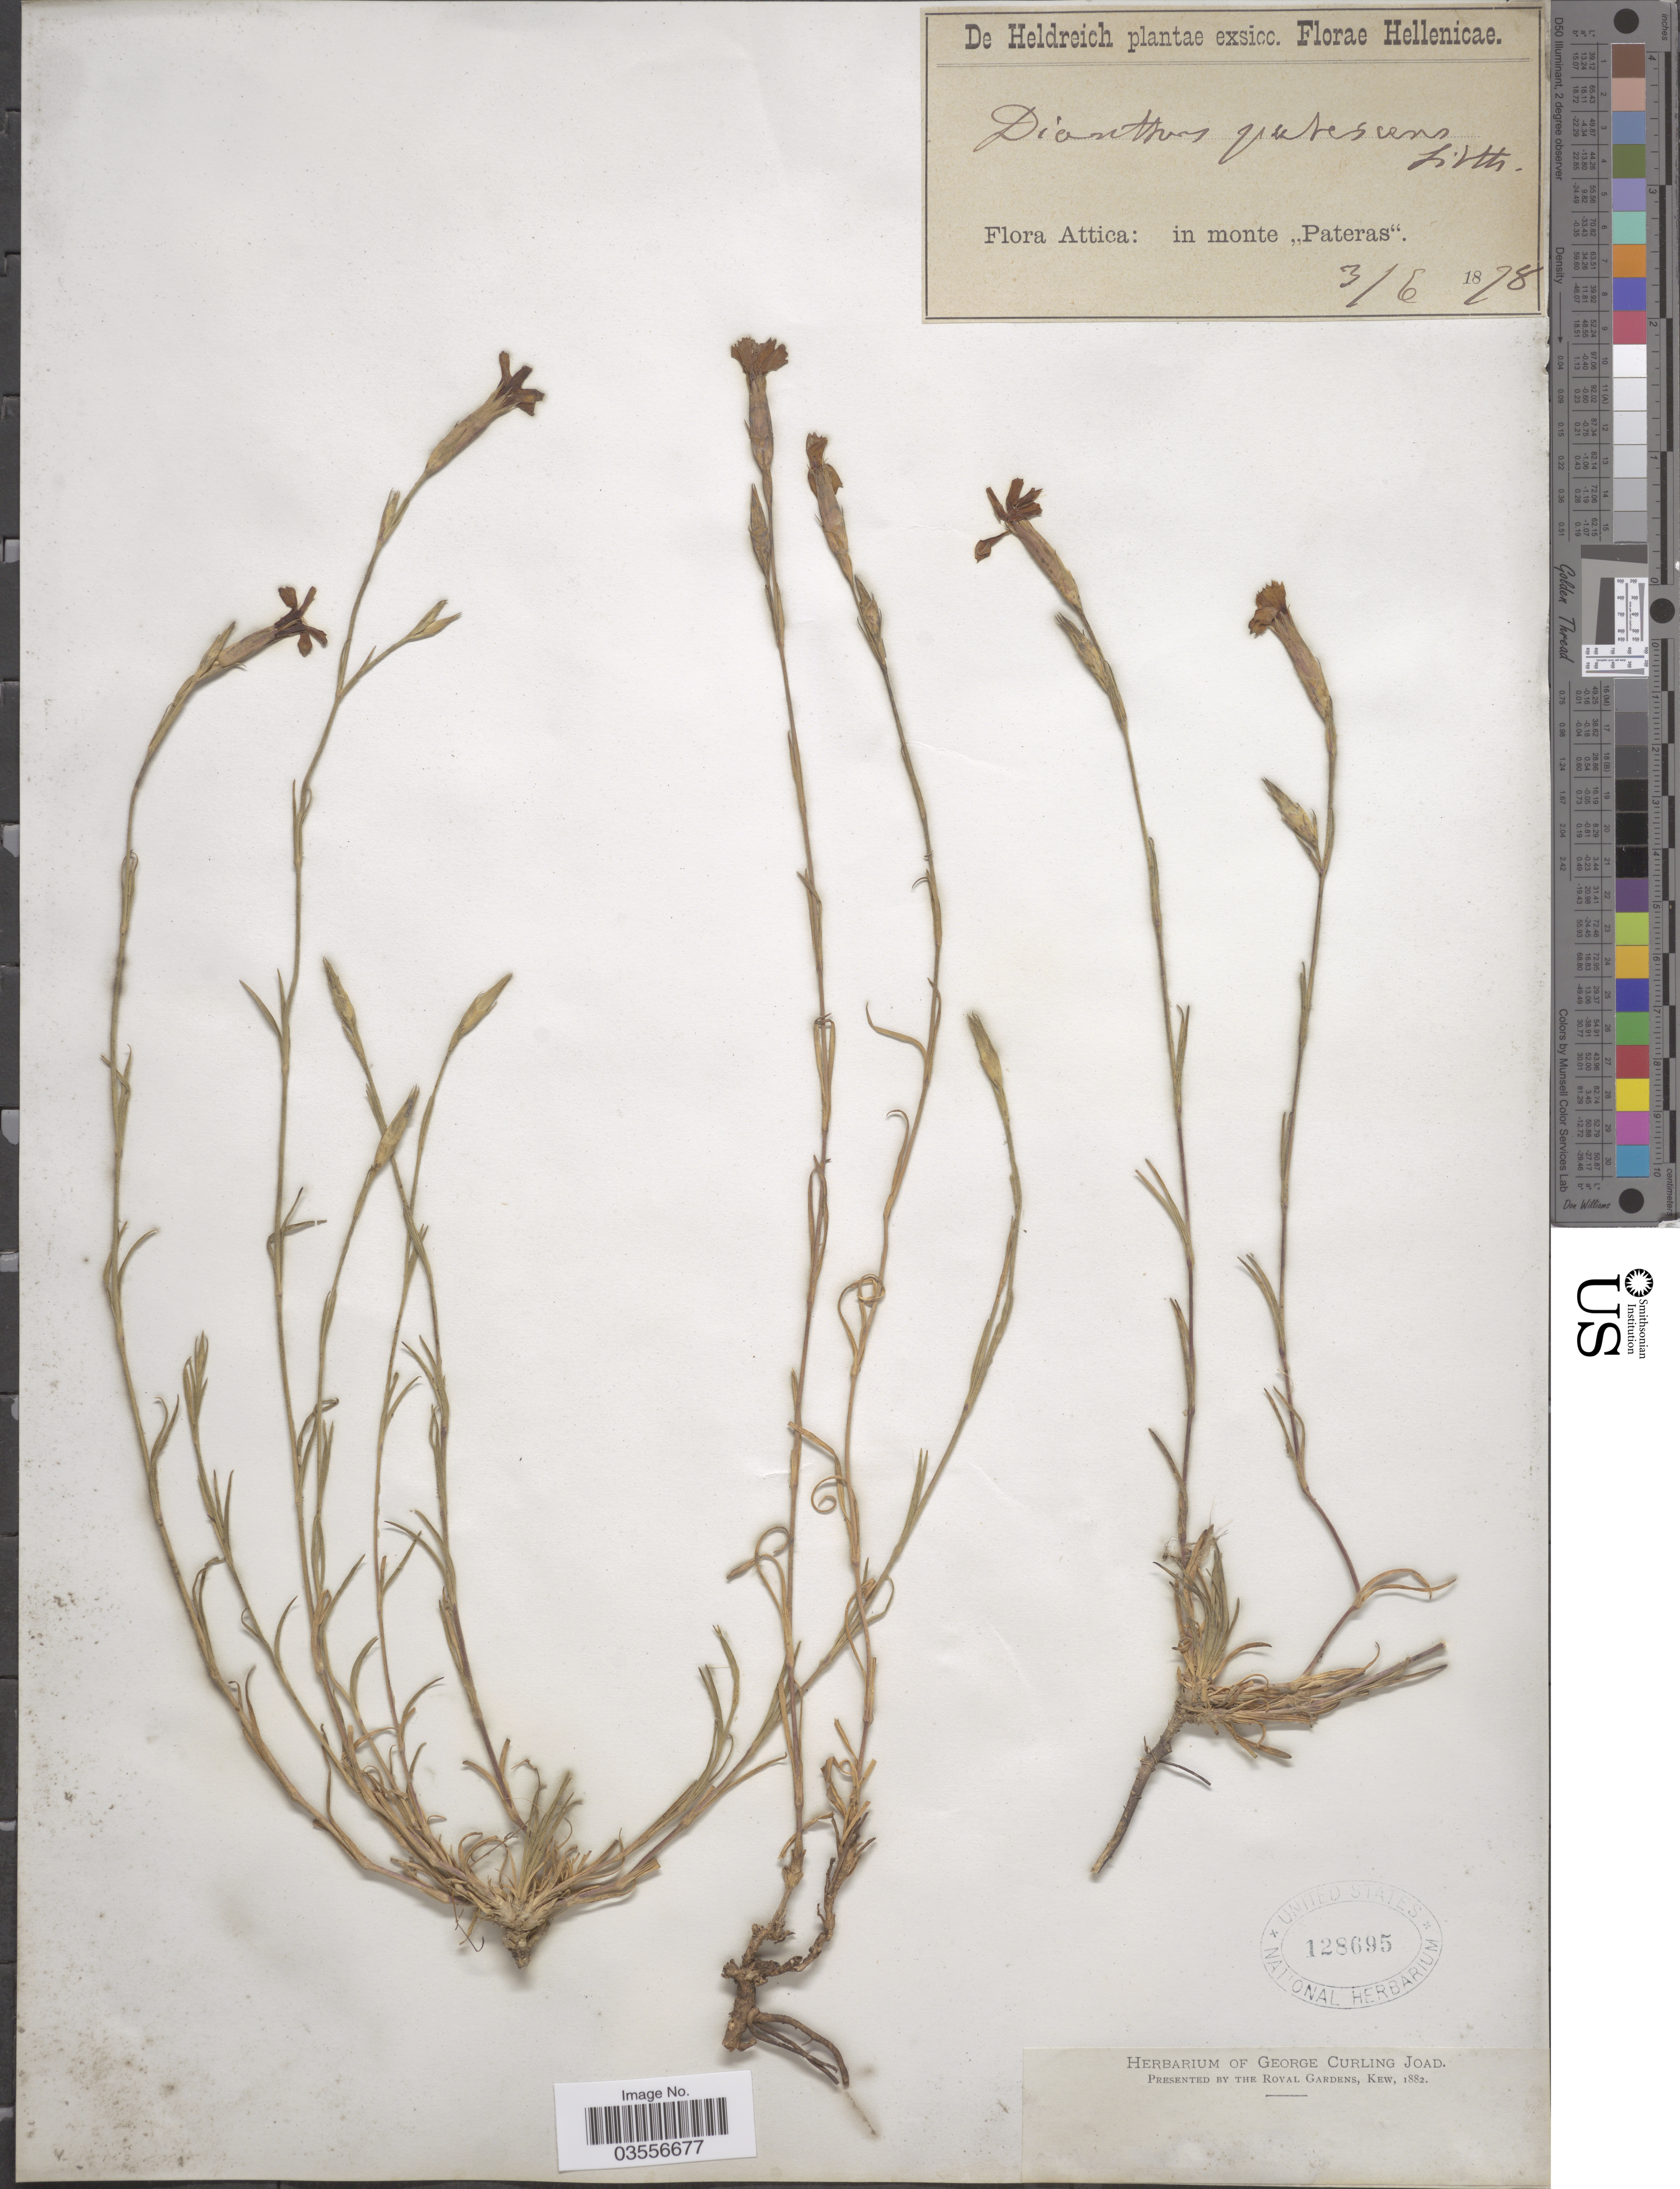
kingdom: Plantae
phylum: Tracheophyta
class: Magnoliopsida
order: Caryophyllales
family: Caryophyllaceae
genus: Dianthus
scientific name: Dianthus puberulus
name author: (Simonk.) A. Kern.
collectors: -. De Heldreich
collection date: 1878-06-03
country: Greece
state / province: Attica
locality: Hellenicae. In monte "Pateras".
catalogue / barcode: US 128695